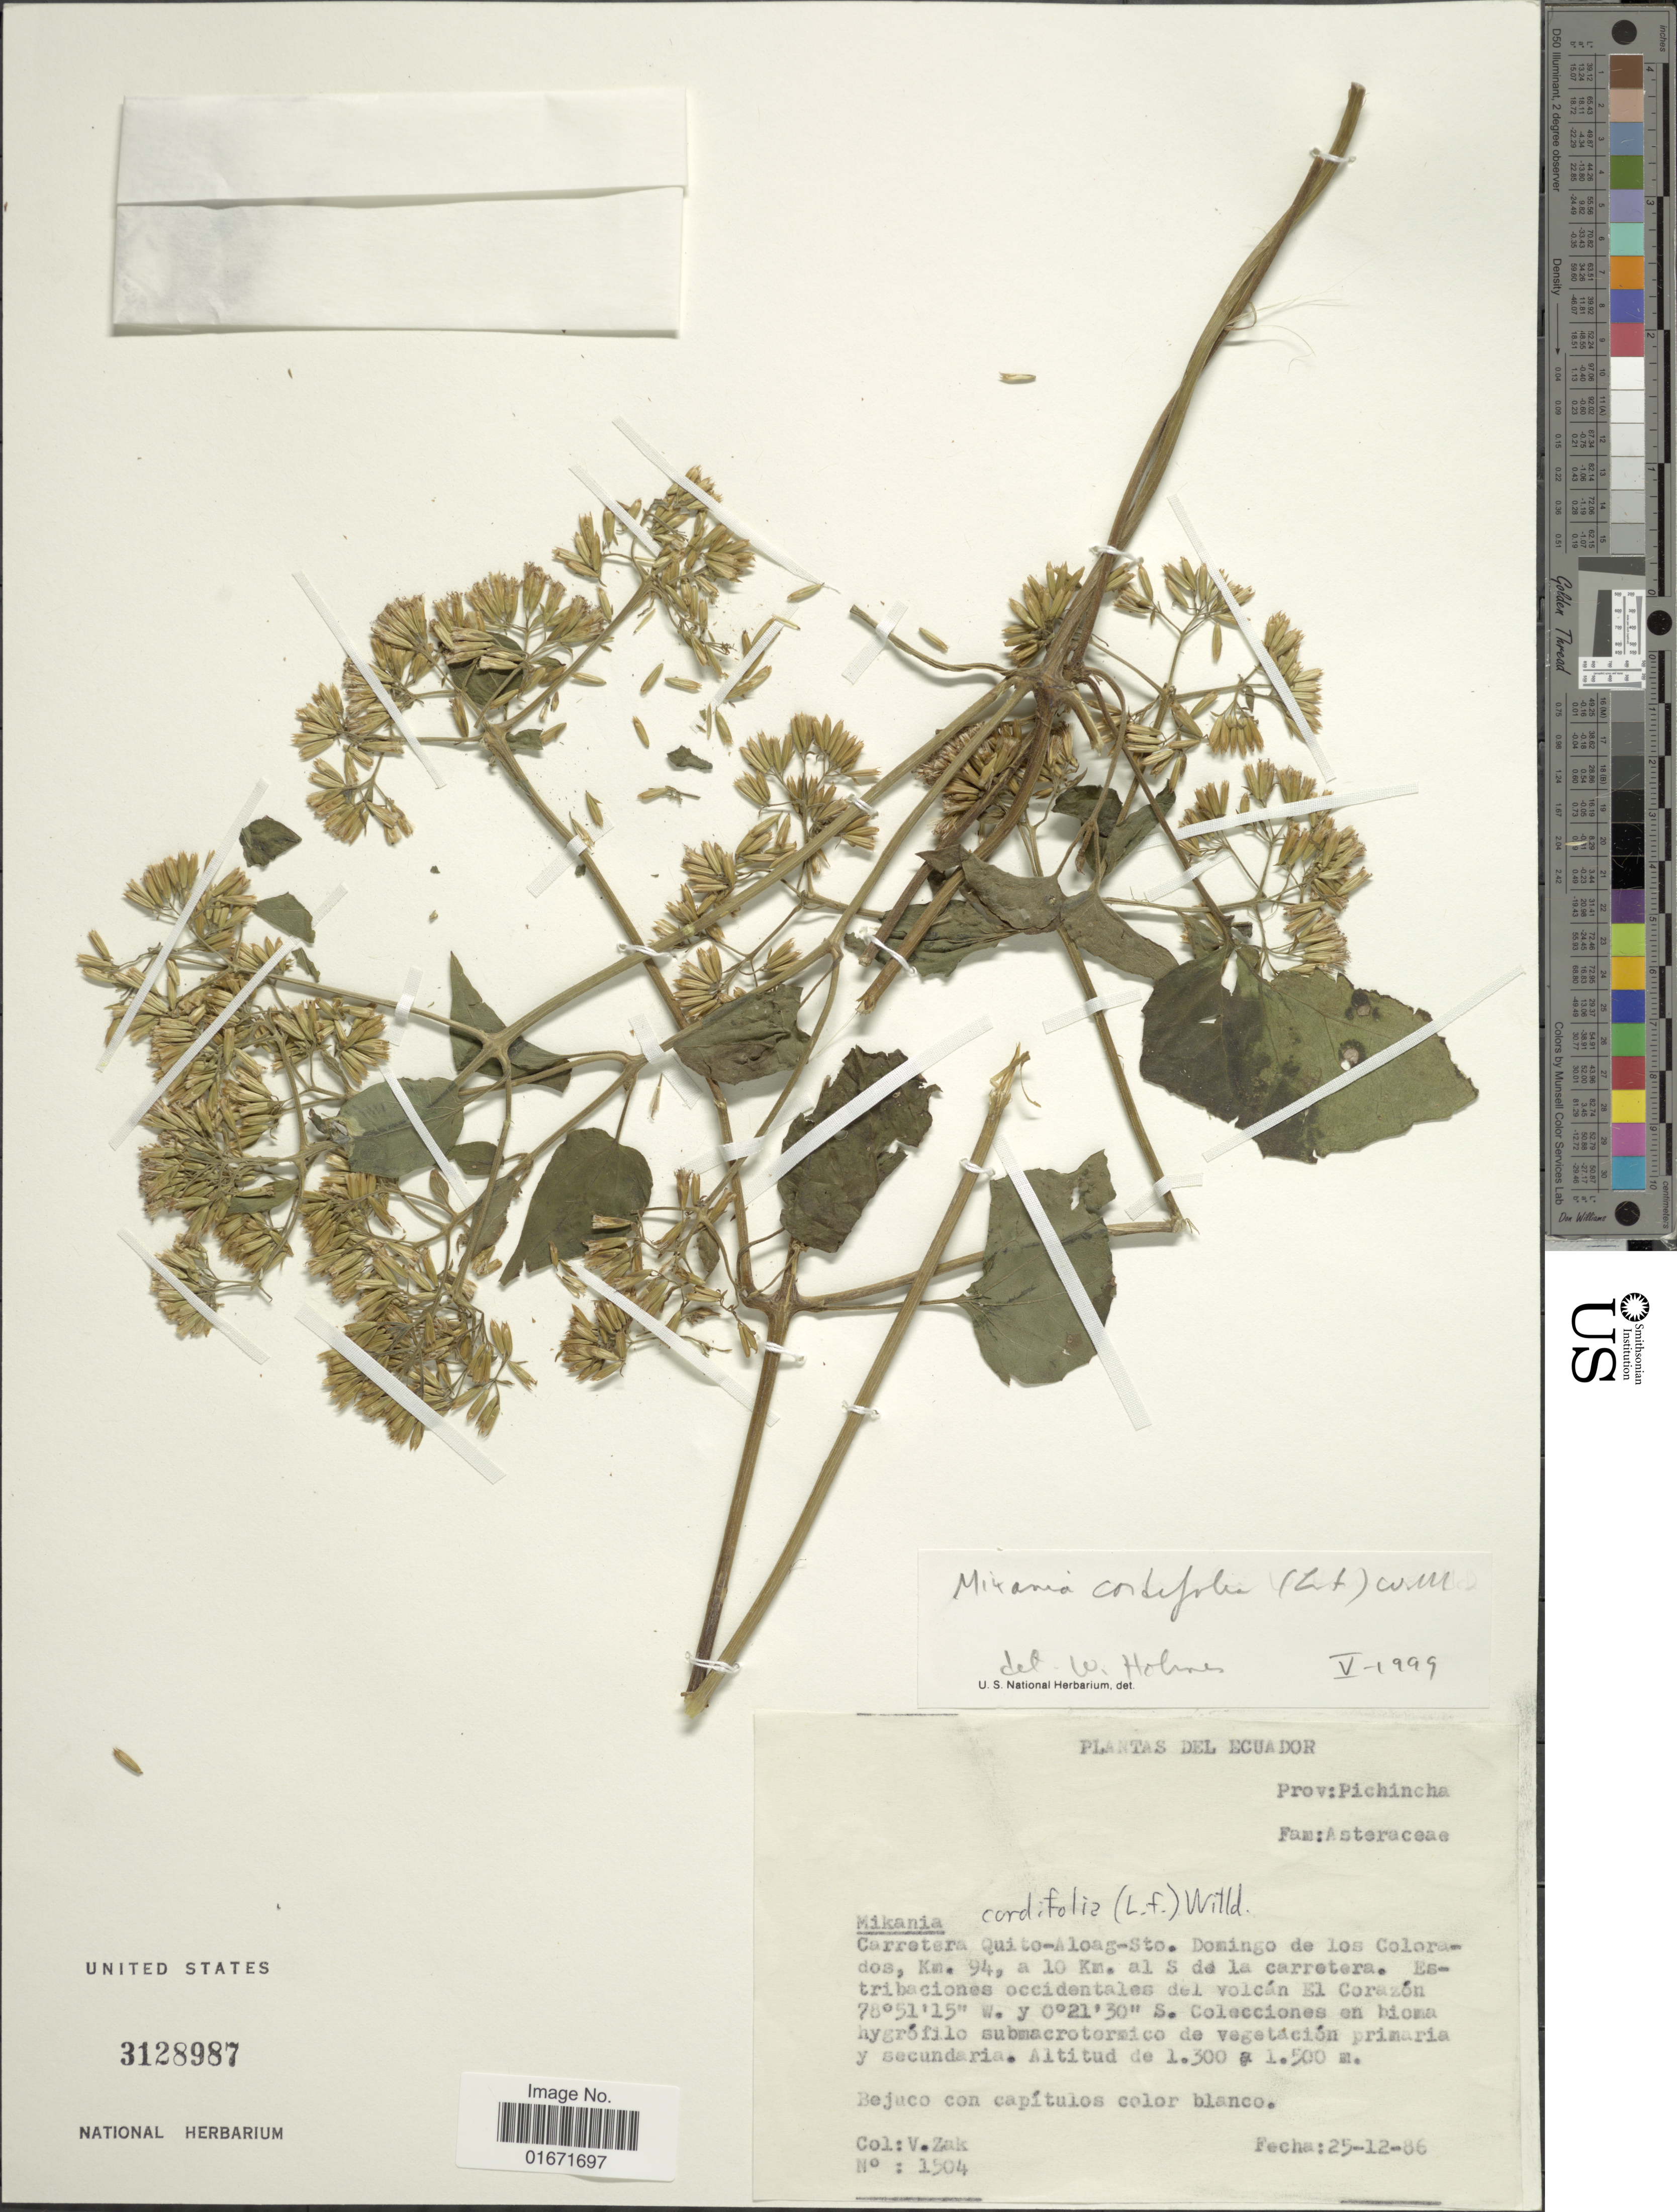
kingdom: Plantae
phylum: Tracheophyta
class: Magnoliopsida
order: Asterales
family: Asteraceae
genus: Mikania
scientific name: Mikania cordifolia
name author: Kunth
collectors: V. Zak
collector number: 1504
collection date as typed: Transcribed d/m/y: 25/12/86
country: Ecuador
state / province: Pichincha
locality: Prov: Pichincha. Carretera Quito-Aloag-Sto. Domingo de los Colorados, Km. 94, a 10 Km. al S de la carretera. Estribaciones occidentales del volcán El Corazón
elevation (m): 1300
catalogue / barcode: US 3128987